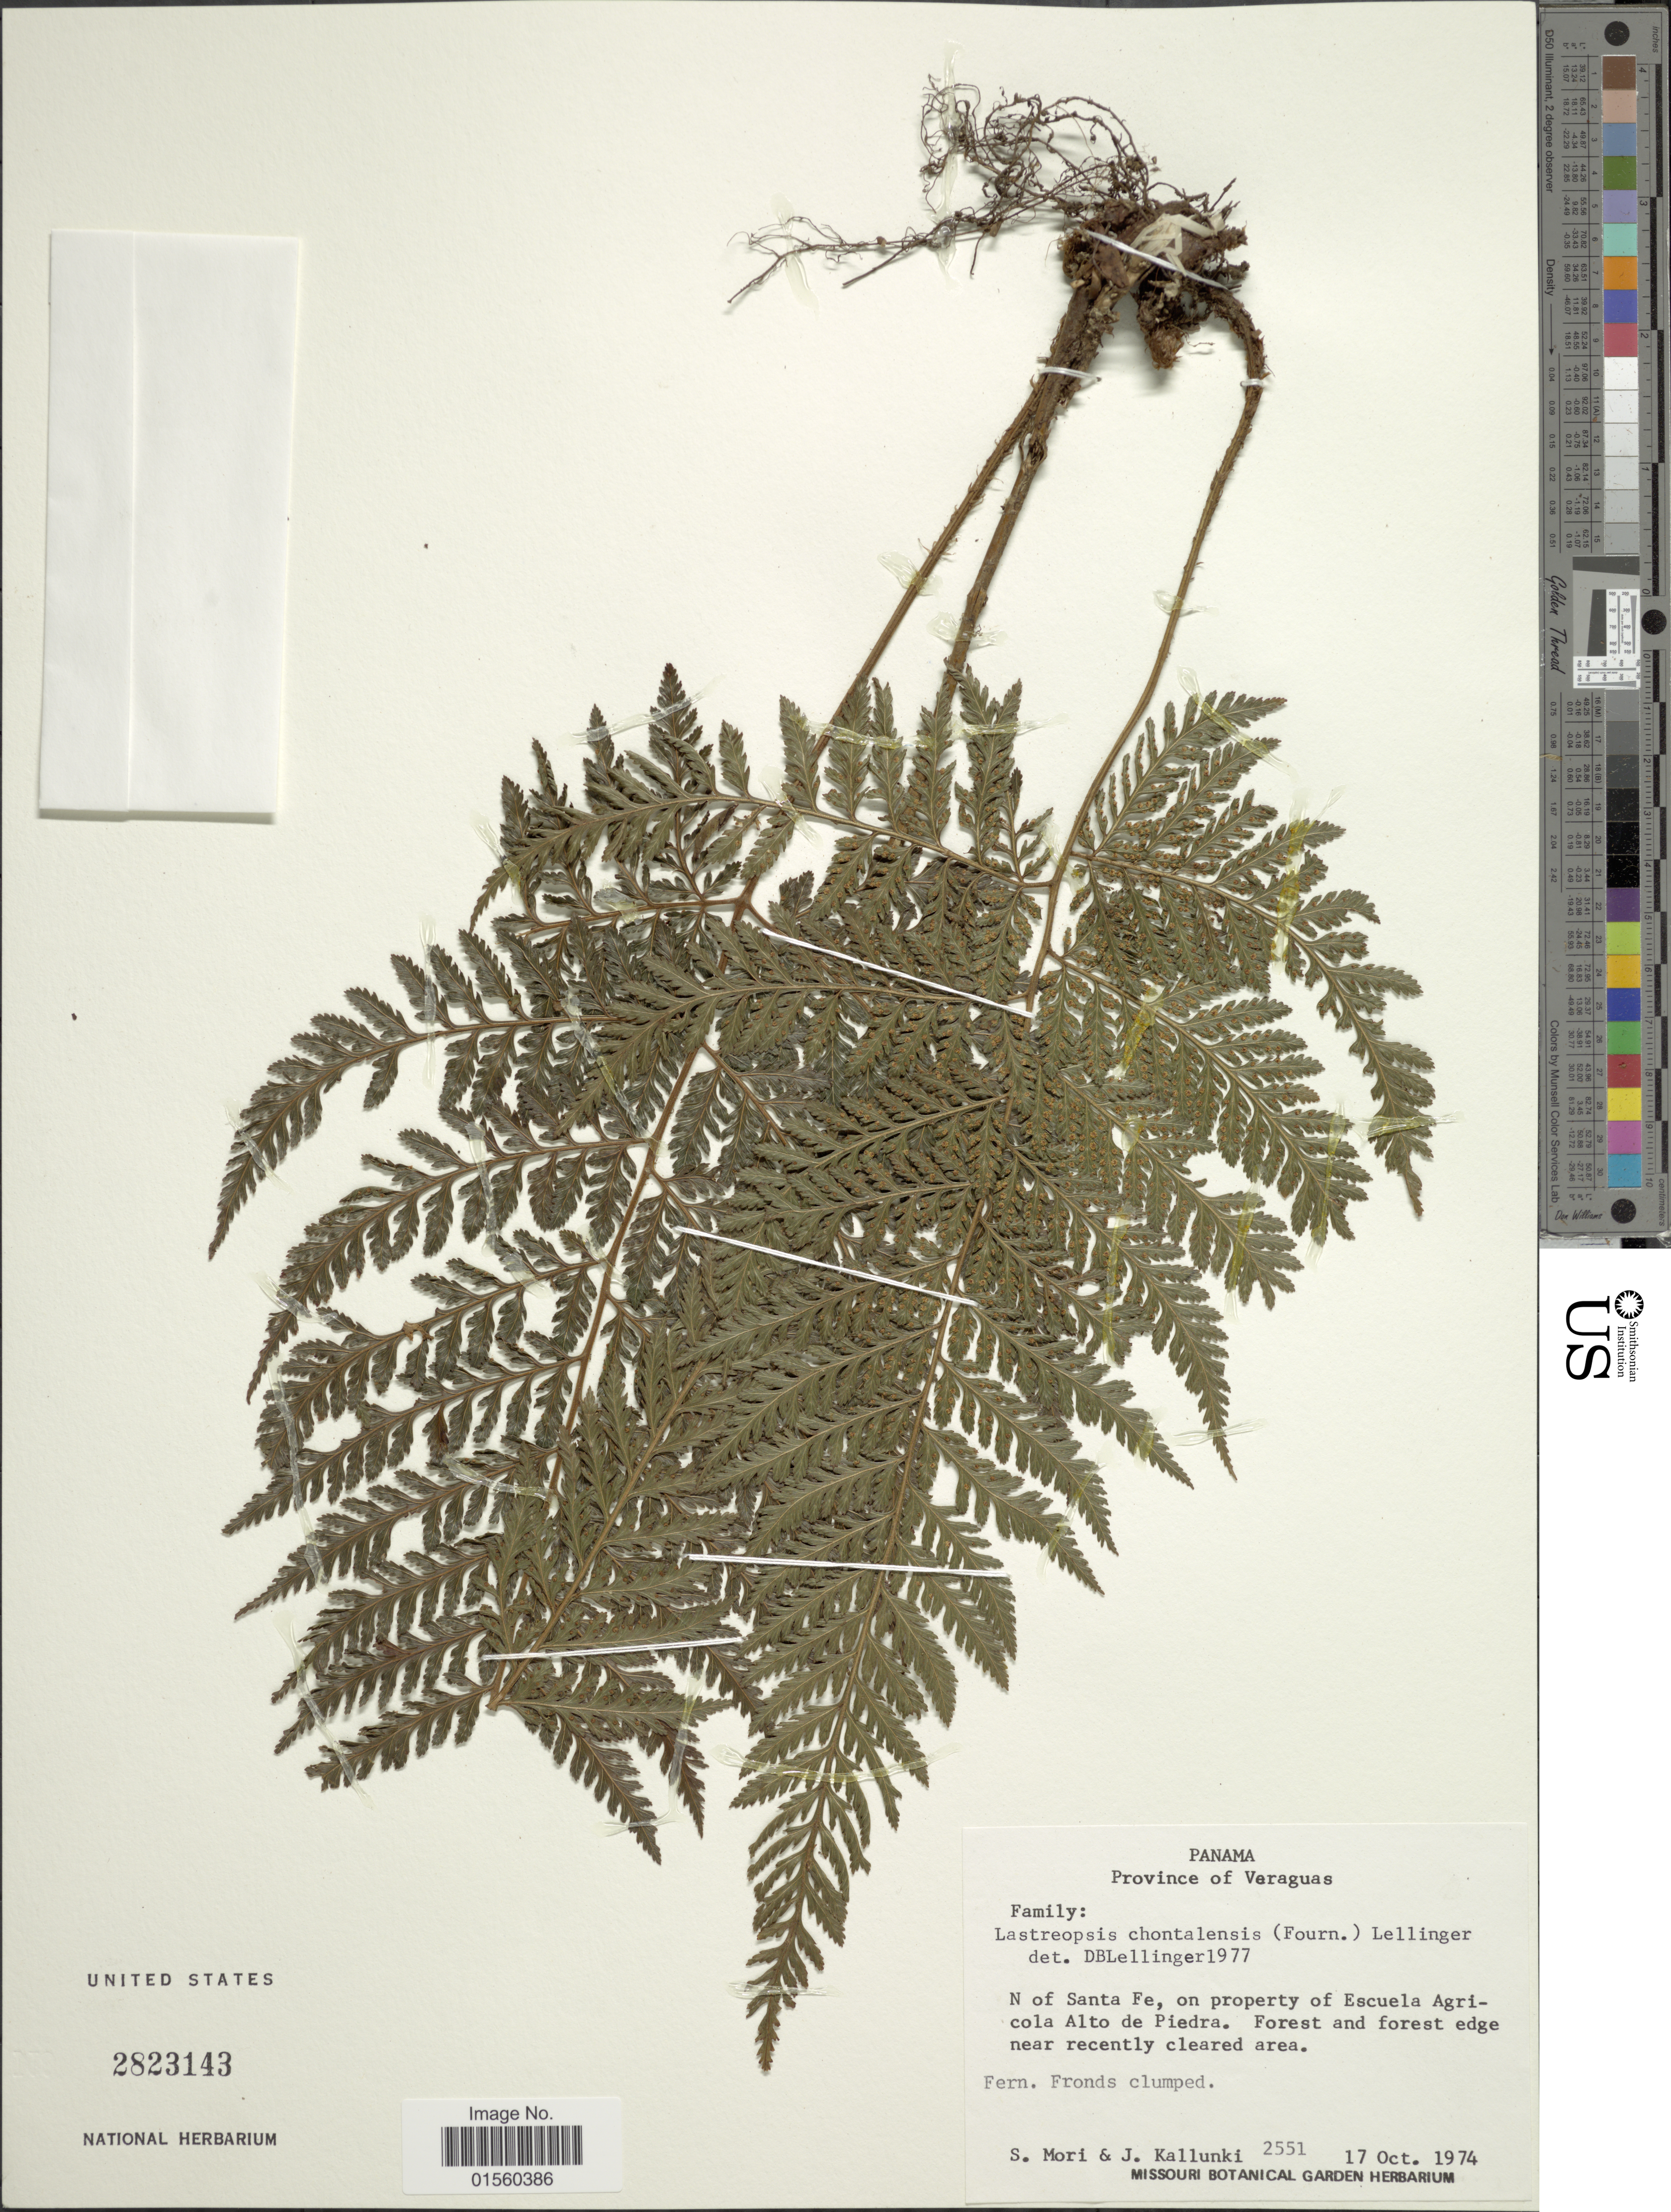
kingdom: Plantae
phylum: Tracheophyta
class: Polypodiopsida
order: Polypodiales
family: Dryopteridaceae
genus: Parapolystichum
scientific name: Parapolystichum excultum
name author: (Mett.) Labiak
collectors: S. Mori & J. Kallunki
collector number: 2551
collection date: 1974-10-17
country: Panama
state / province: Veraguas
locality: Province of Veraguas, N of Santa Fe, on property of Escuela Agricola Alto de Piedra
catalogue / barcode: US 2823143